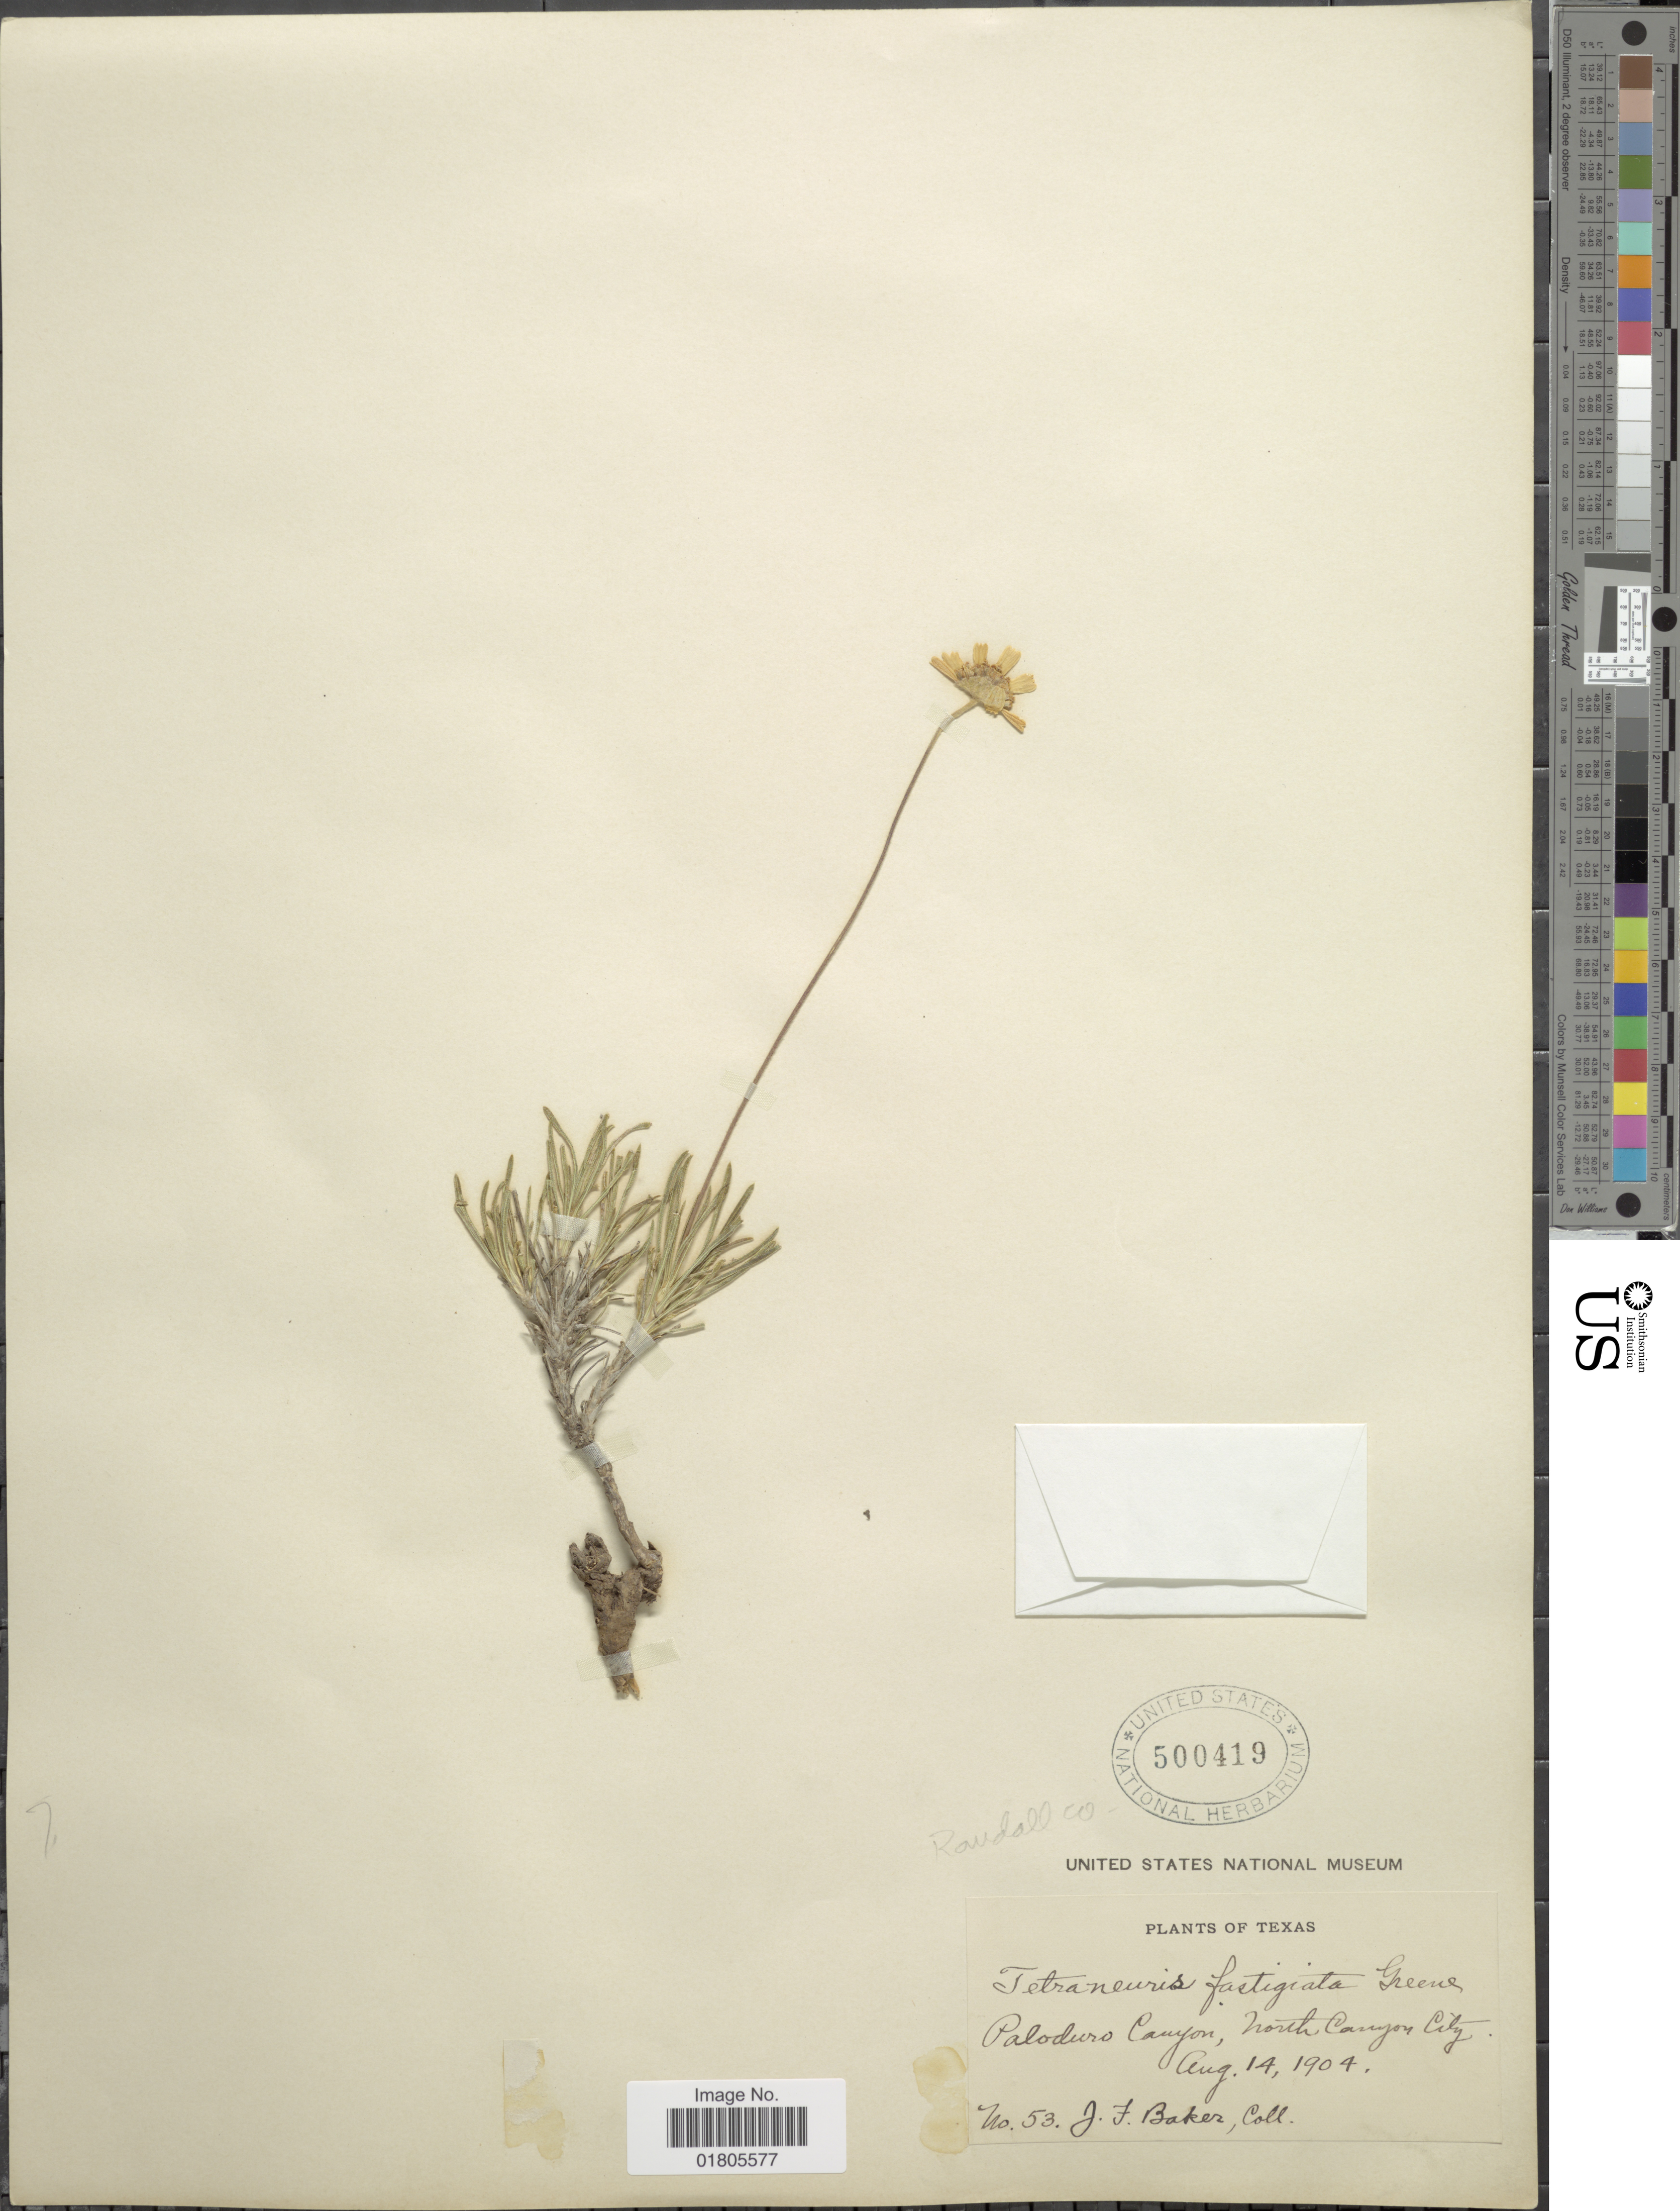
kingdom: Plantae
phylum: Tracheophyta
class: Magnoliopsida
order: Asterales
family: Asteraceae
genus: Actinea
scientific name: Actinea scaposa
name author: (DC.) Kuntze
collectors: J. F. Baker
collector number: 53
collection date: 1904-08-14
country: United States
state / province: Texas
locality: Paloduro Canyon, North Canyon City. Randall Co.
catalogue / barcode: US 500419